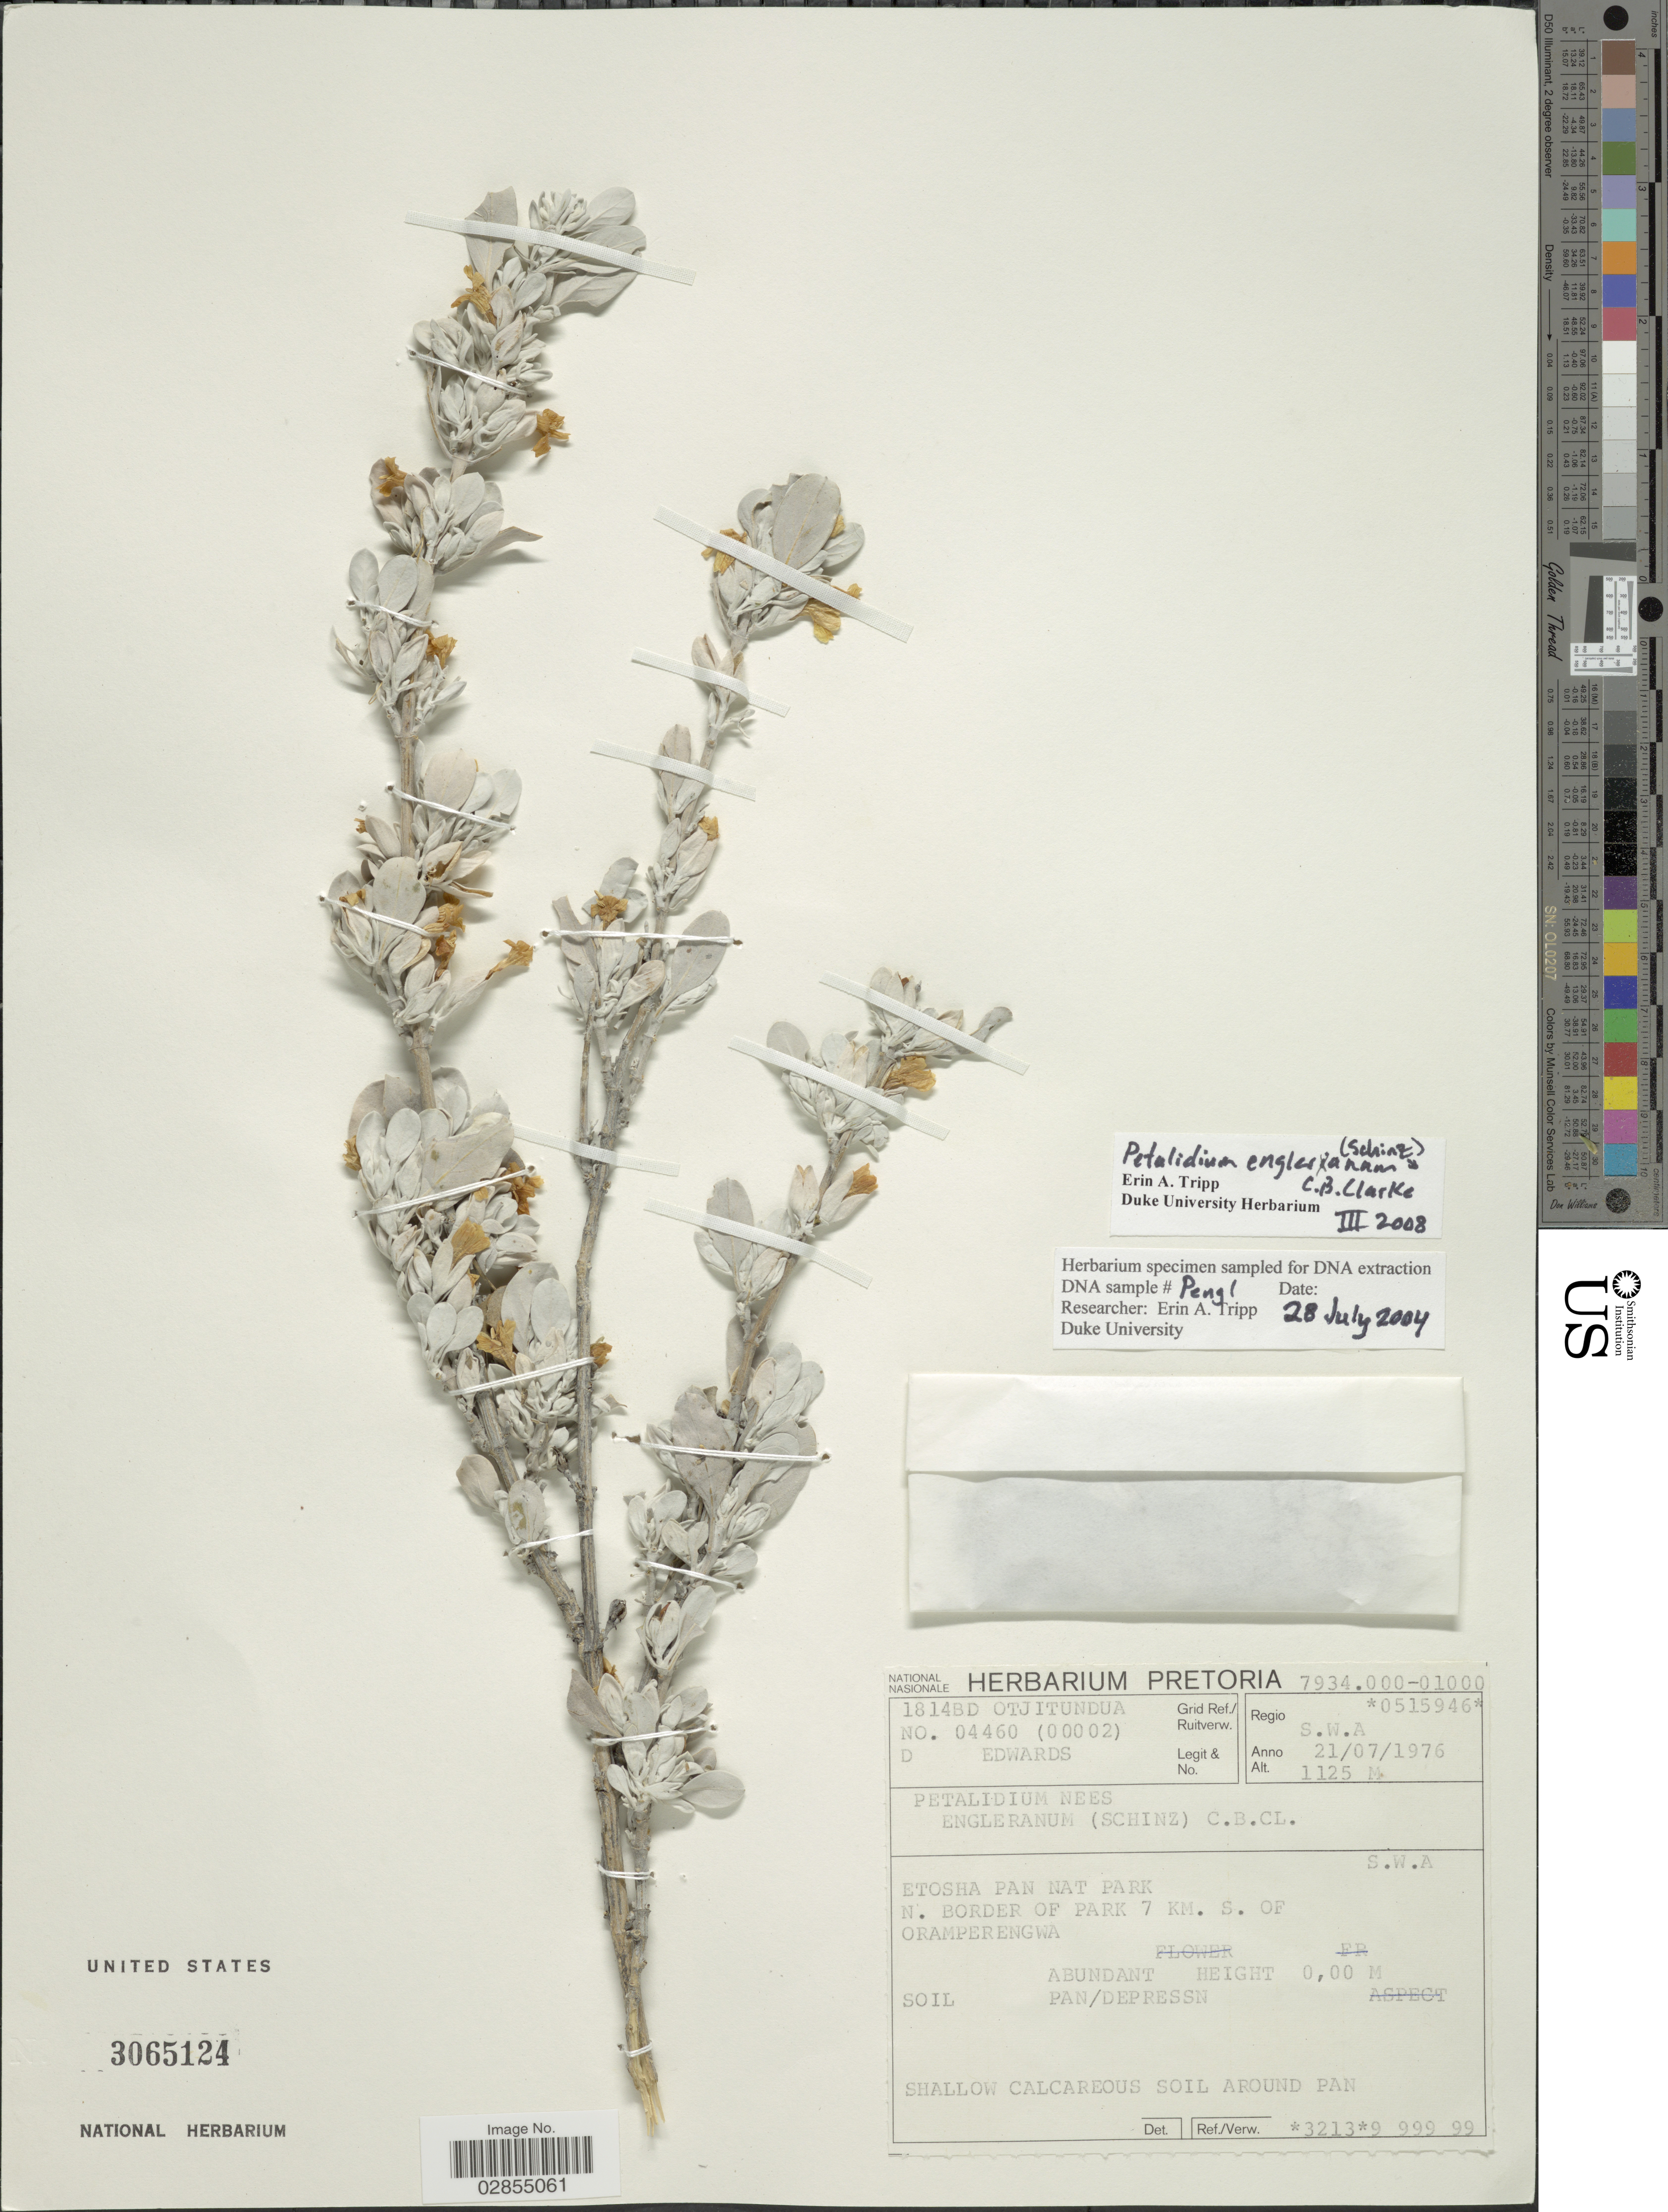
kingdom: Plantae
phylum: Tracheophyta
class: Magnoliopsida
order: Lamiales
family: Acanthaceae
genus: Petalidium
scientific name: Petalidium englerianum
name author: C.B. Clarke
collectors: D. Edwards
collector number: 04460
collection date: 1976-07-21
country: Namibia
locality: Regio S.W.A., 1814BD Otjitundua, Etosha Pan Nat Park, N. Border of Park 7 Km. S. of Oramperengwa.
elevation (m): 1125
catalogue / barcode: US 3065124